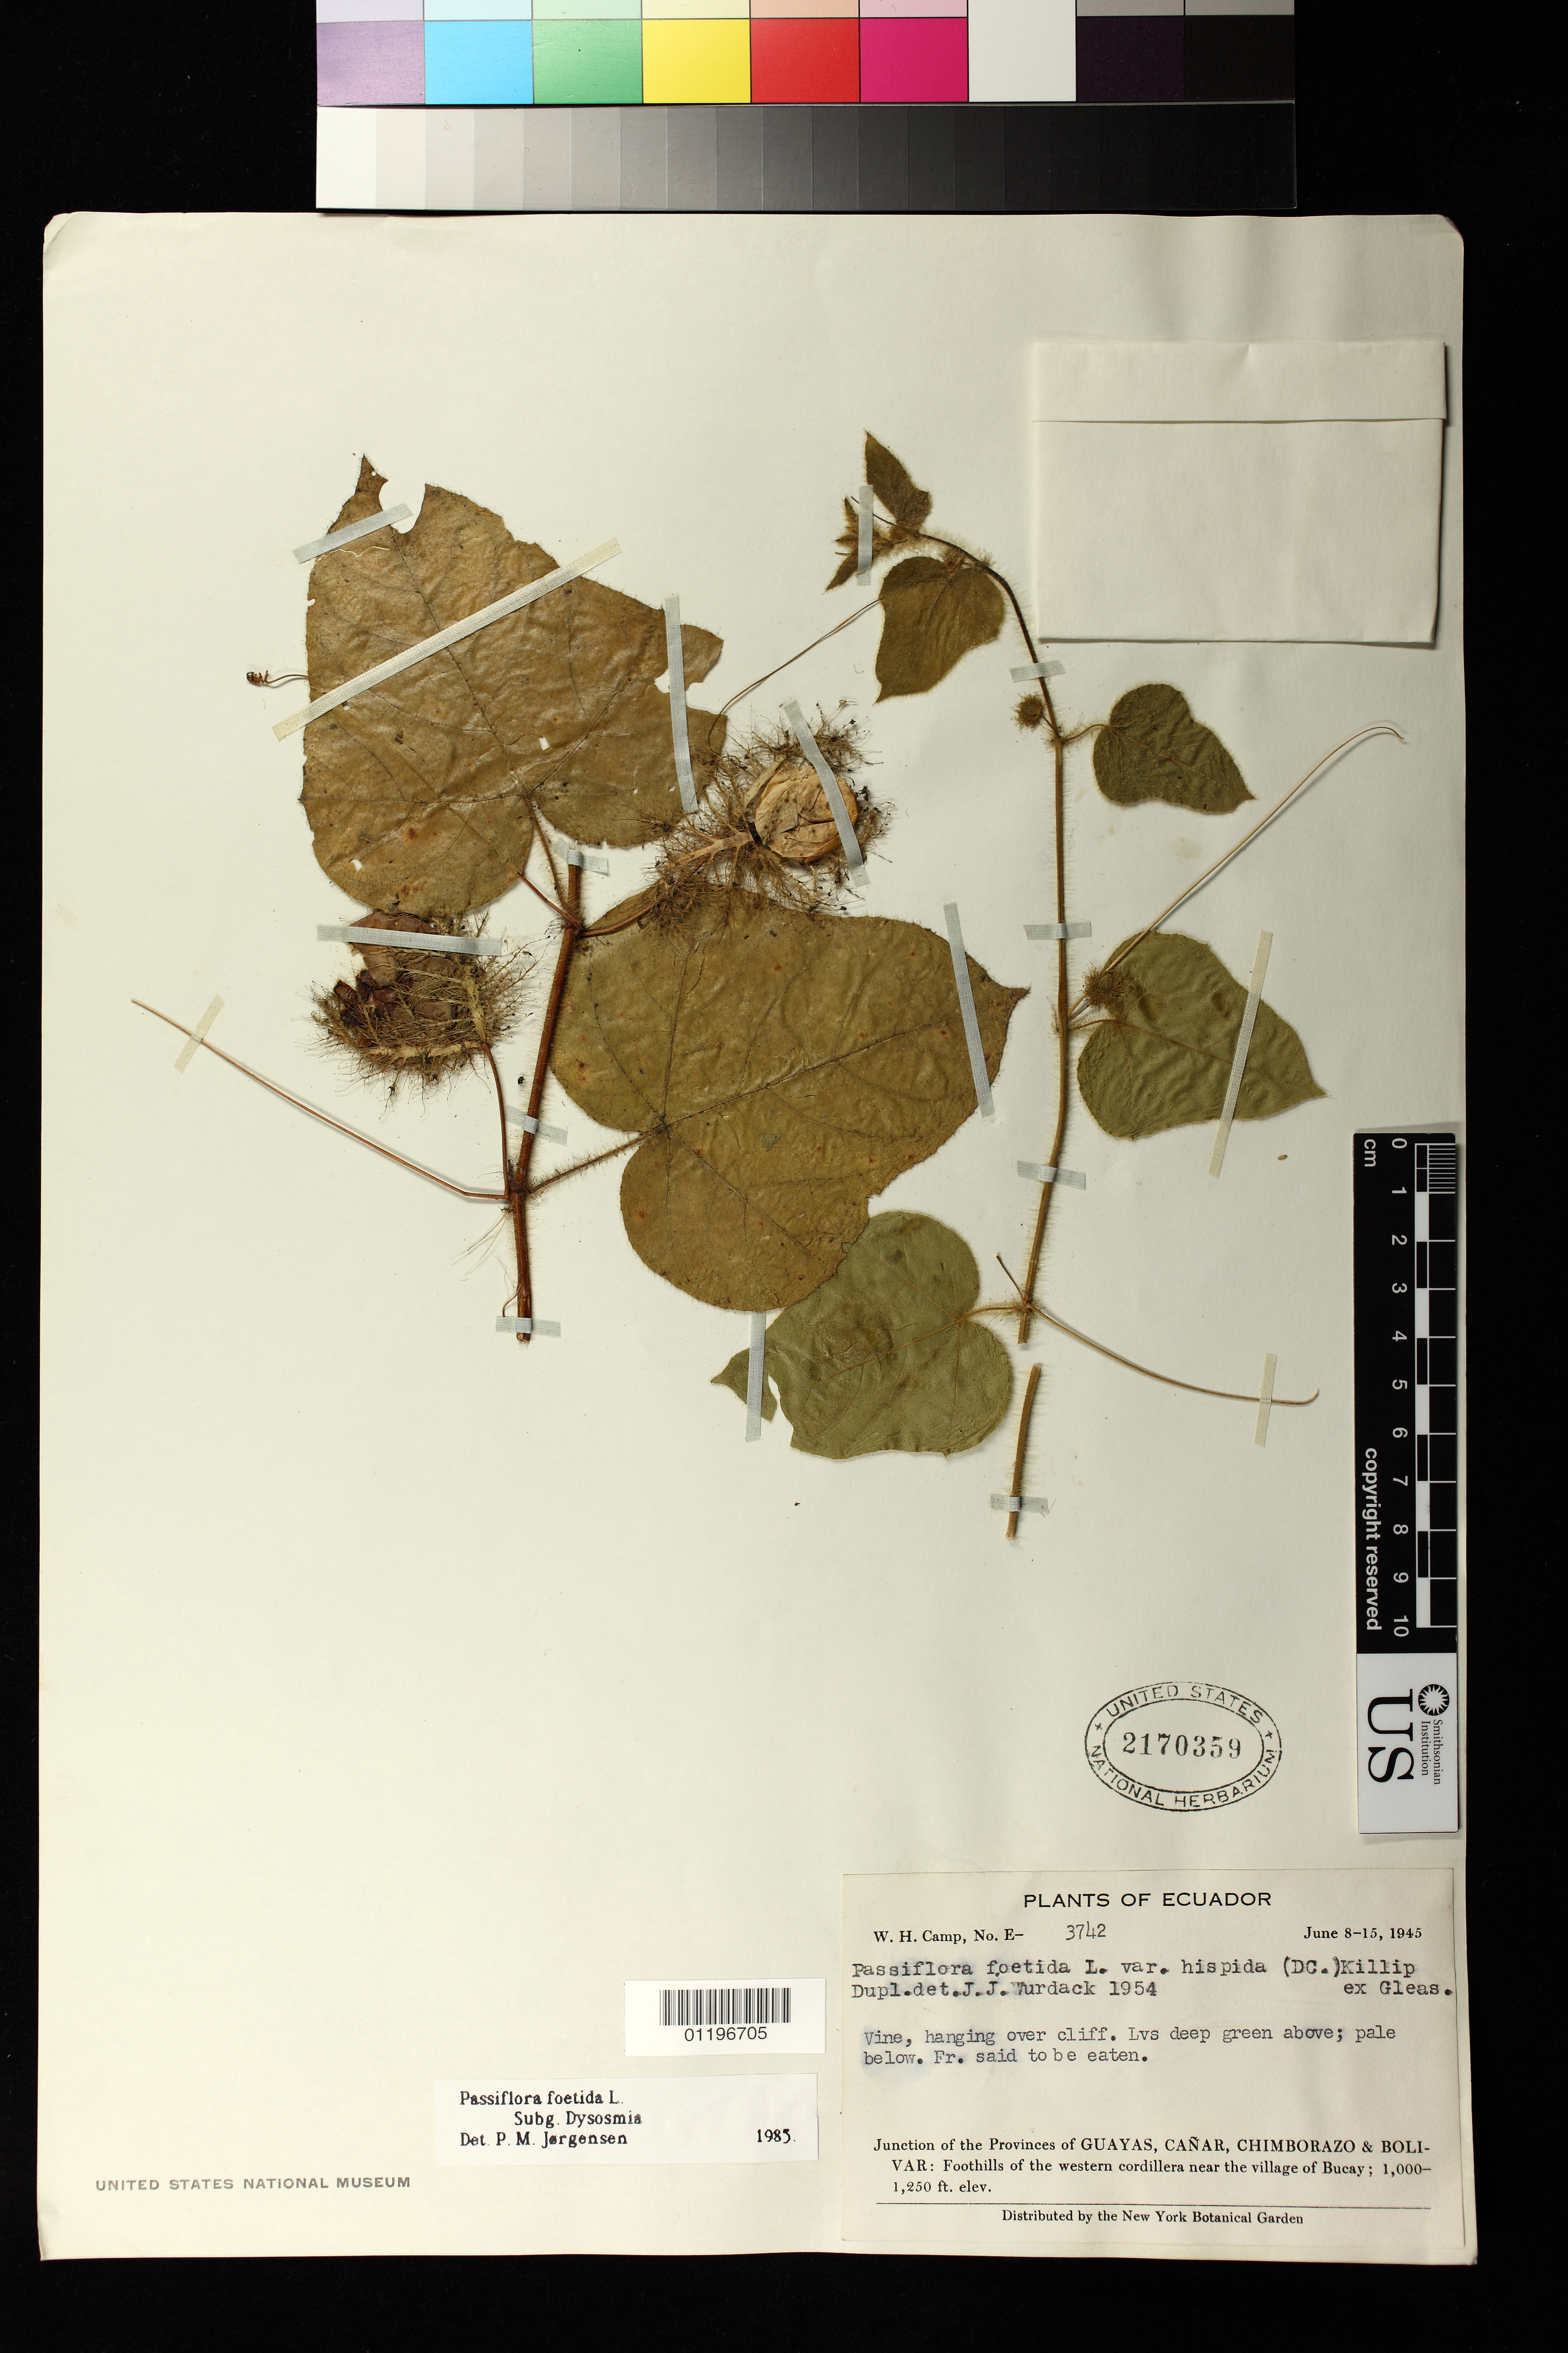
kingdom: Plantae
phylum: Tracheophyta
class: Magnoliopsida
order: Malpighiales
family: Passifloraceae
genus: Passiflora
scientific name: Passiflora foetida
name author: L.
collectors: W. H. Camp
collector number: E-3742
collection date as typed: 08 Jun 1945 to 15 Jun 1945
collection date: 1945-06-08/1945-06-15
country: Ecuador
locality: Junction of the Provinces of Guayas, Cañar, Chimborizo & Bolivia: Foothills of the western cordillera near the village of Bucay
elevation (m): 305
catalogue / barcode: US 2170359